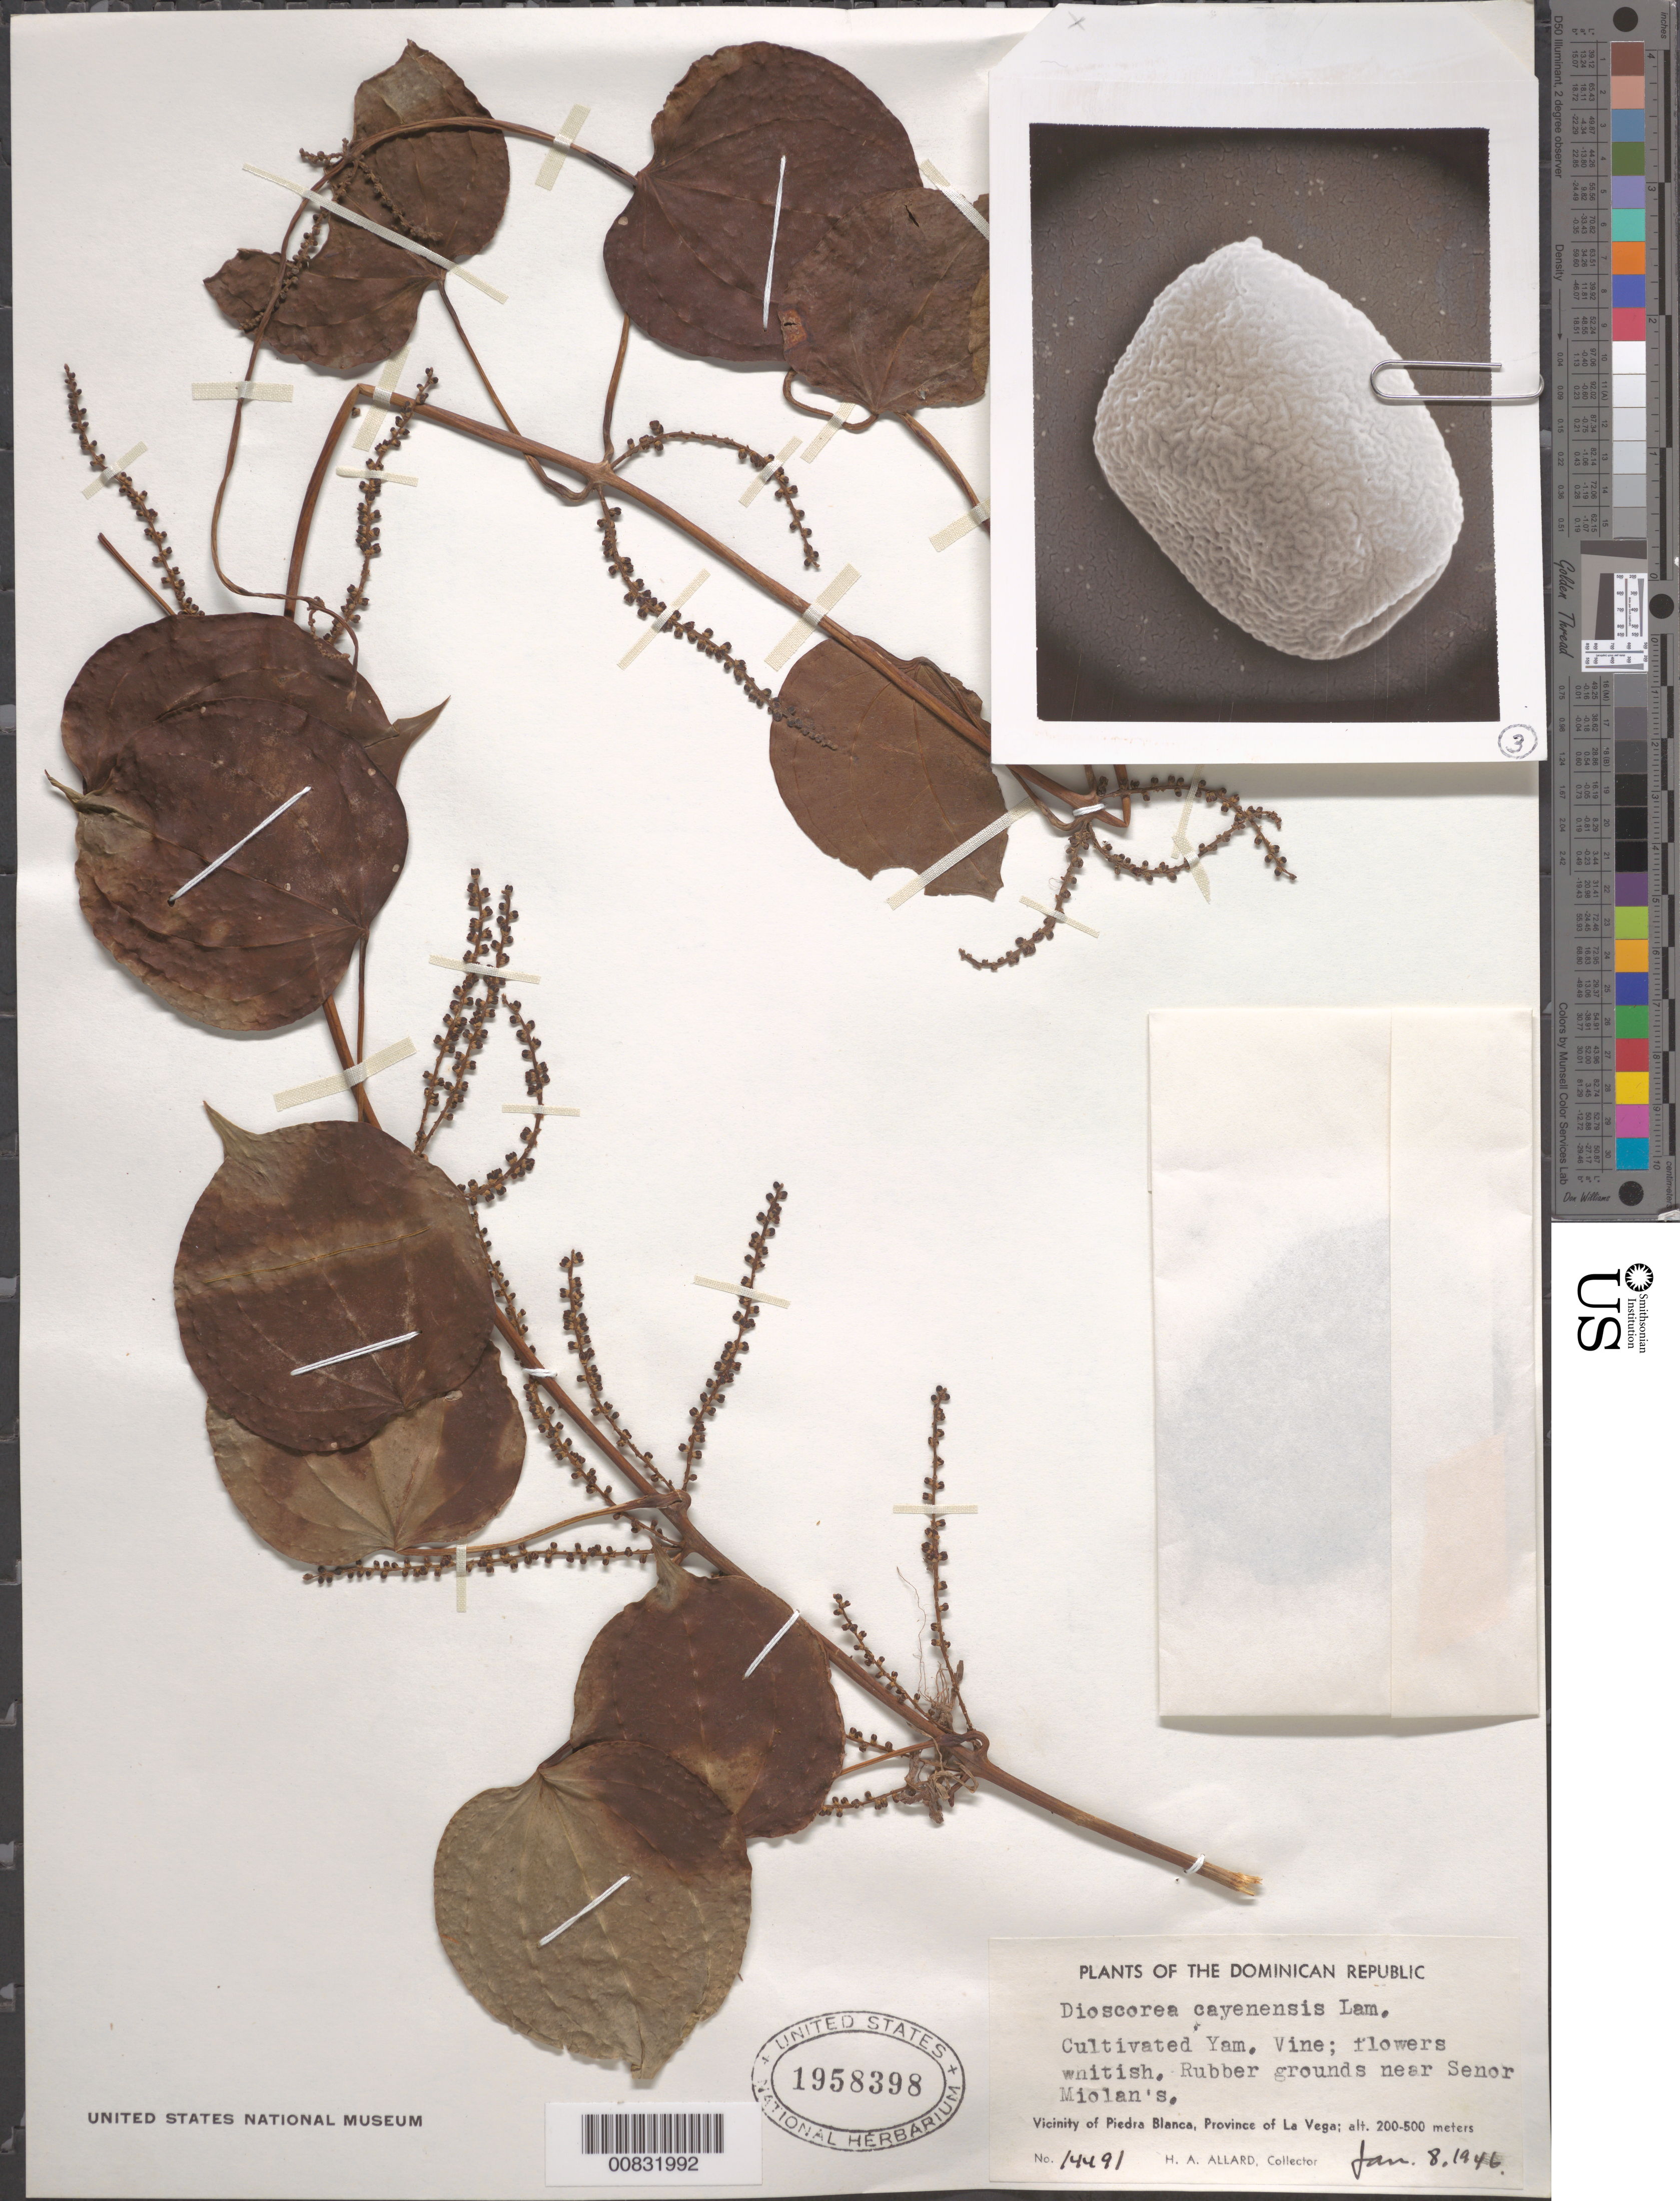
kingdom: Plantae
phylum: Tracheophyta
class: Liliopsida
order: Dioscoreales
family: Dioscoreaceae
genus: Dioscorea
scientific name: Dioscorea cayenensis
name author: Lam.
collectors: H. A. Allard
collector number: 14491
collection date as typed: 08 Jan 1946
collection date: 1946-01-08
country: Dominican Republic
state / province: La Vega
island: Hispaniola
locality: Vicinity of Piedra Blanca. Rubber grounds near Senor Miolan's.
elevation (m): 200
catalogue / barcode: US 1958398